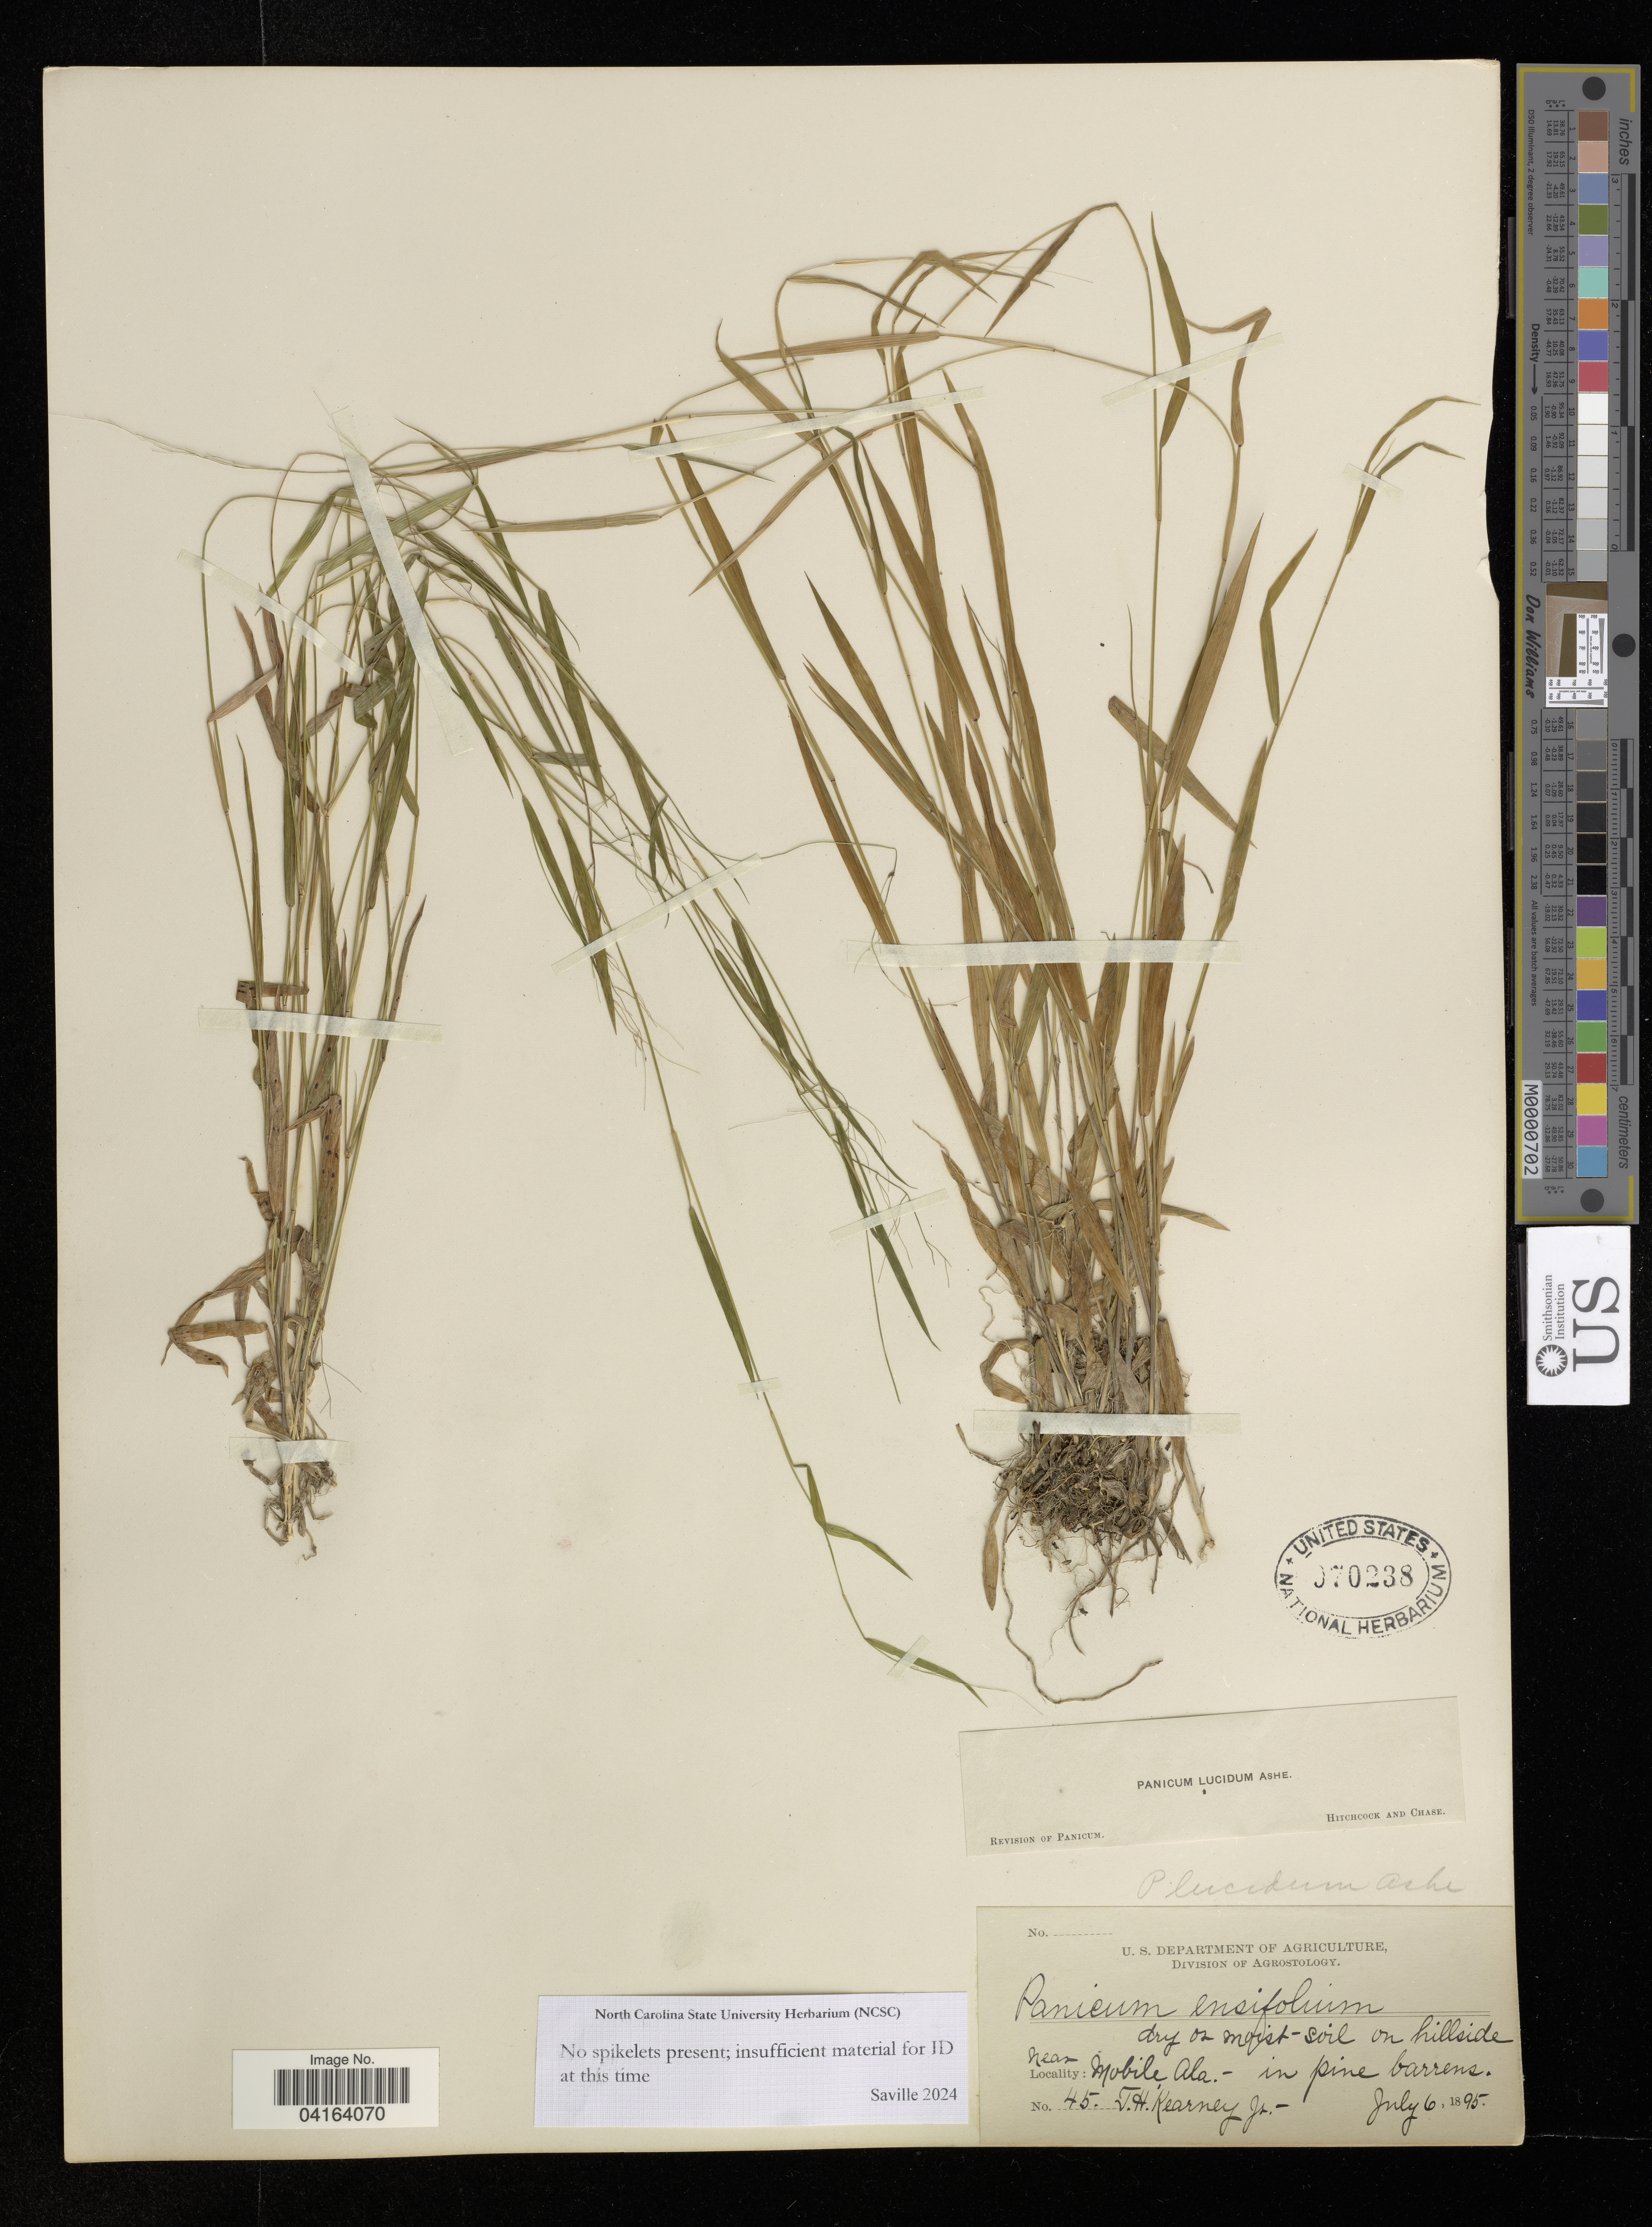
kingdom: Plantae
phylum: Tracheophyta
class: Liliopsida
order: Poales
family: Poaceae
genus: Panicum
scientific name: Panicum lucidum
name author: Ashe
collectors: J. Kearney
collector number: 45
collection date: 1895-07-06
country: United States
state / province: Alabama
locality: Near Mobile - in pine barrens.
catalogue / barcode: US 970238